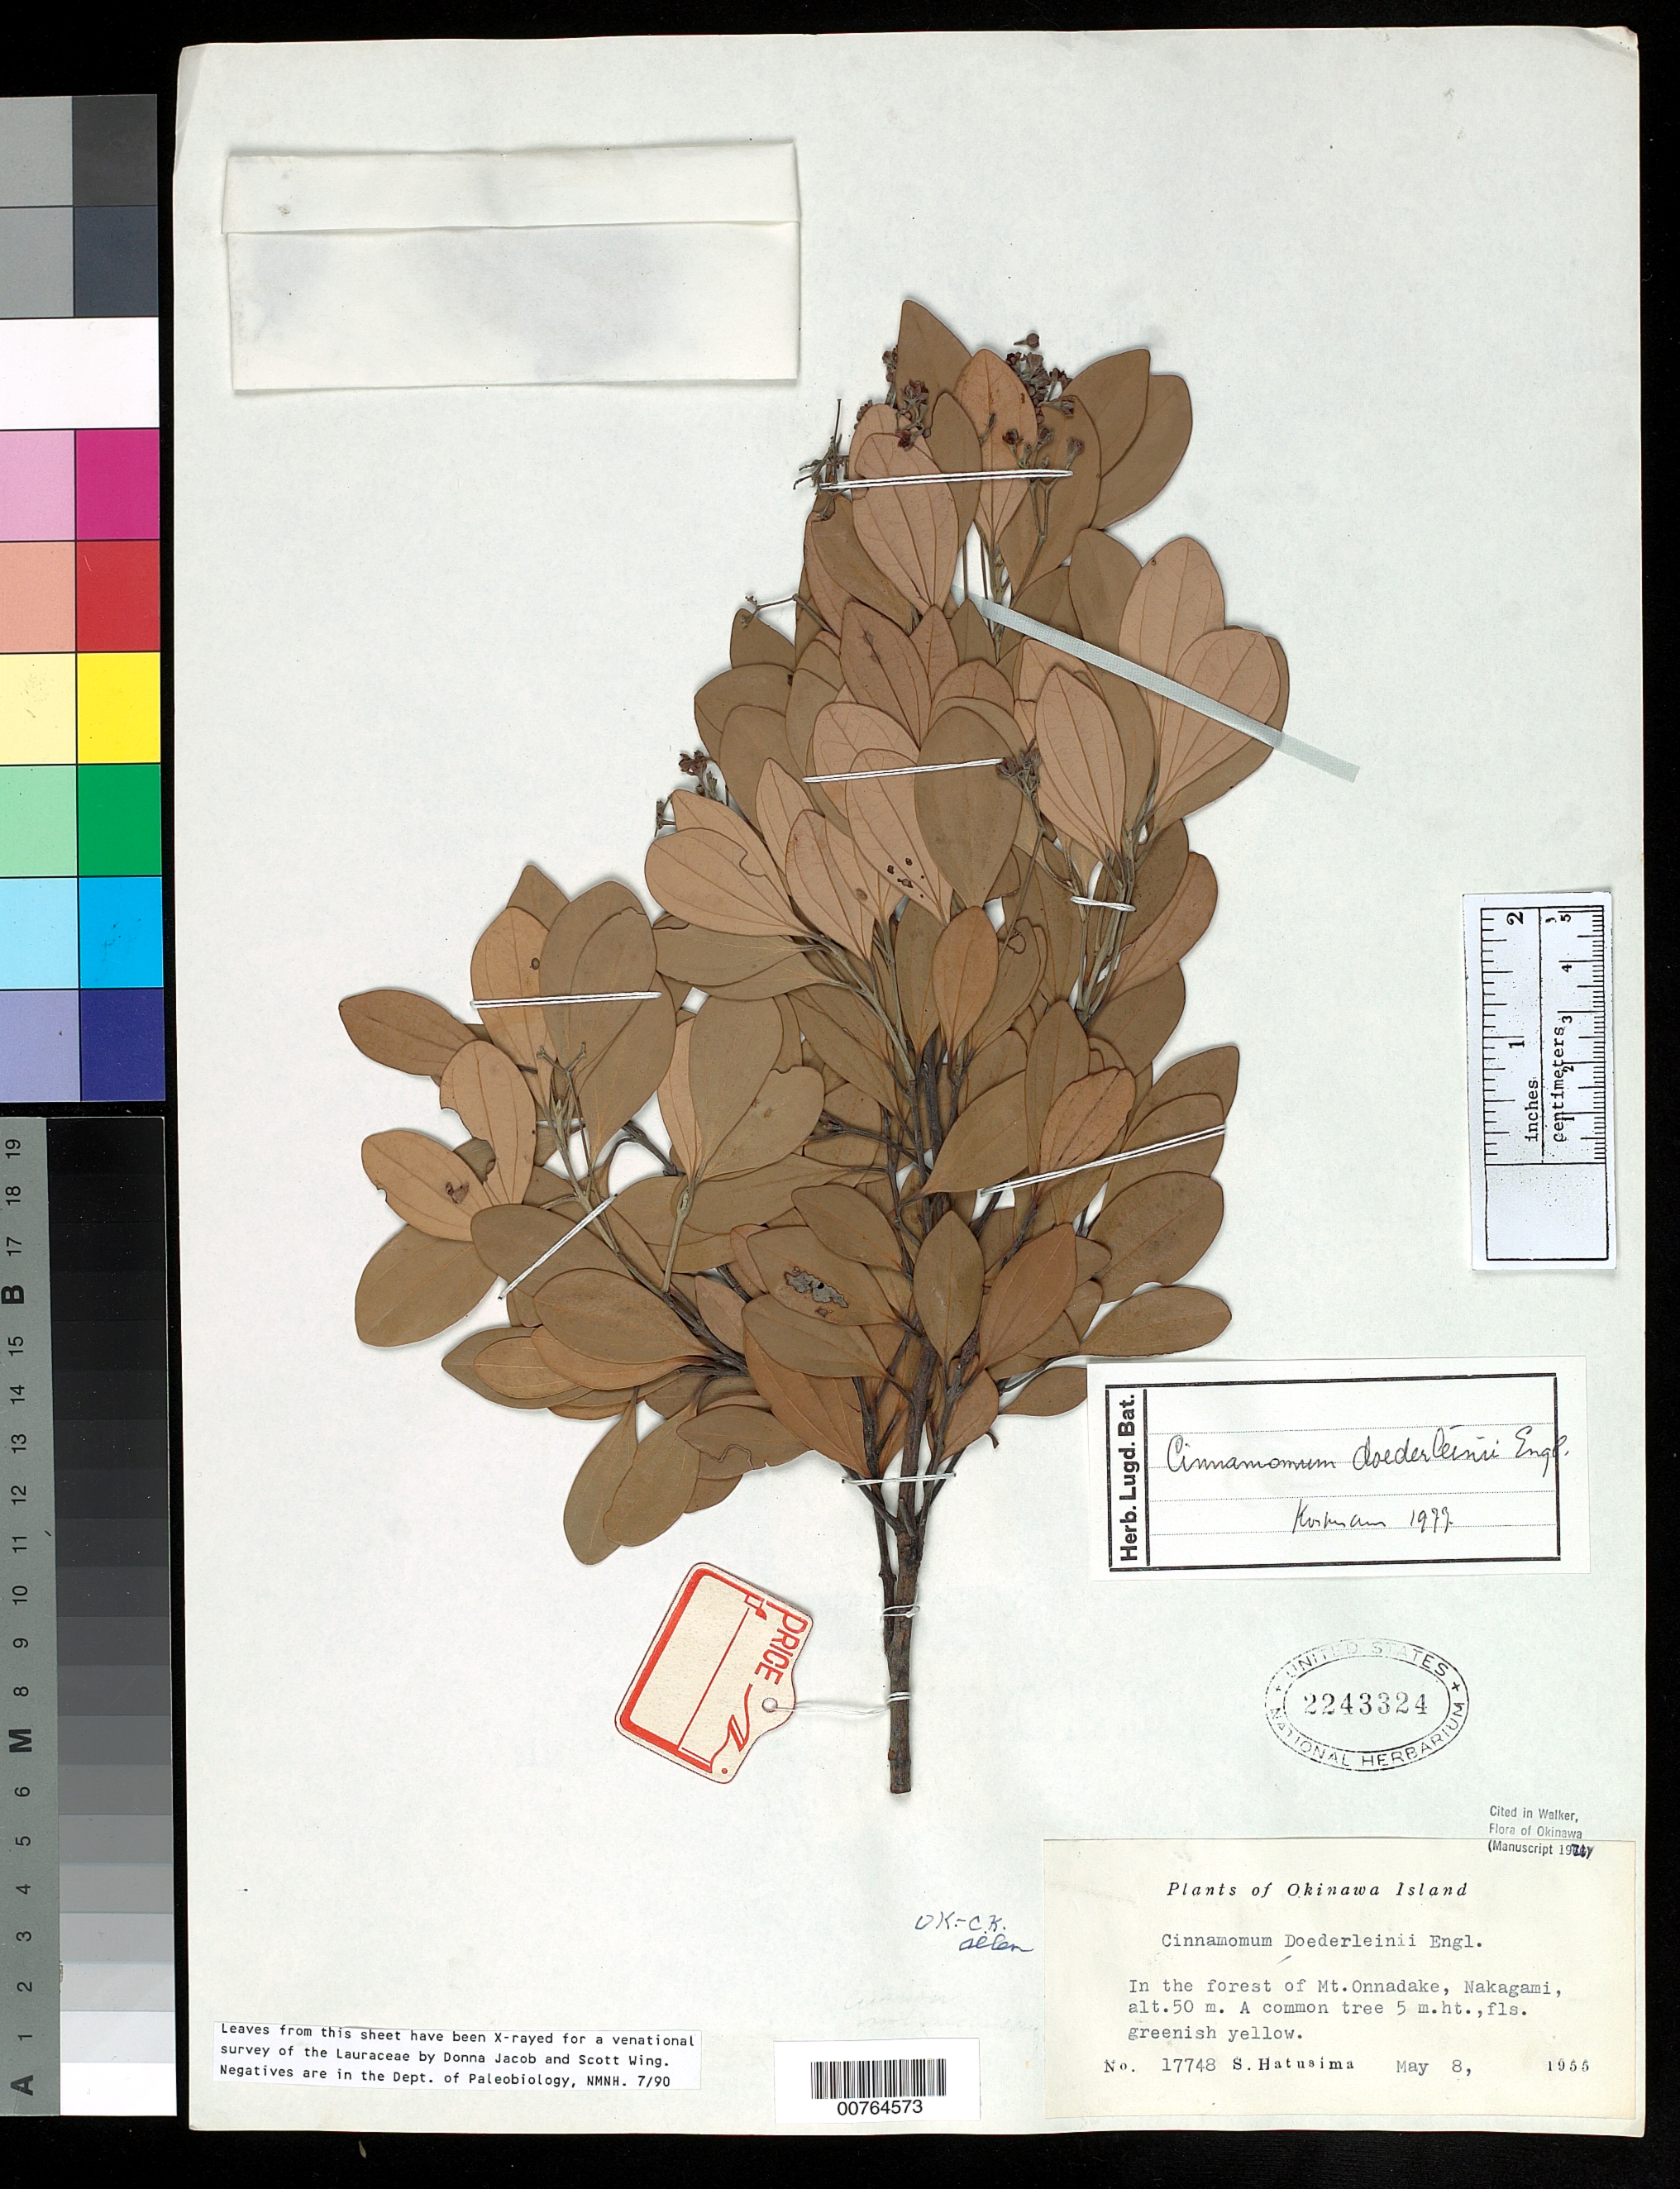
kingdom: Plantae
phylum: Tracheophyta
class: Magnoliopsida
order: Laurales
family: Lauraceae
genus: Cinnamomum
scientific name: Cinnamomum doederleinii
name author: Engl.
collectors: S. Hatusima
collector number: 17748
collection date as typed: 08 May 1955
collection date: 1955-05-08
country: Japan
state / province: Okinawa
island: Okinawa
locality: Mt. Onnadake, Nkagami.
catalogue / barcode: US 2243324